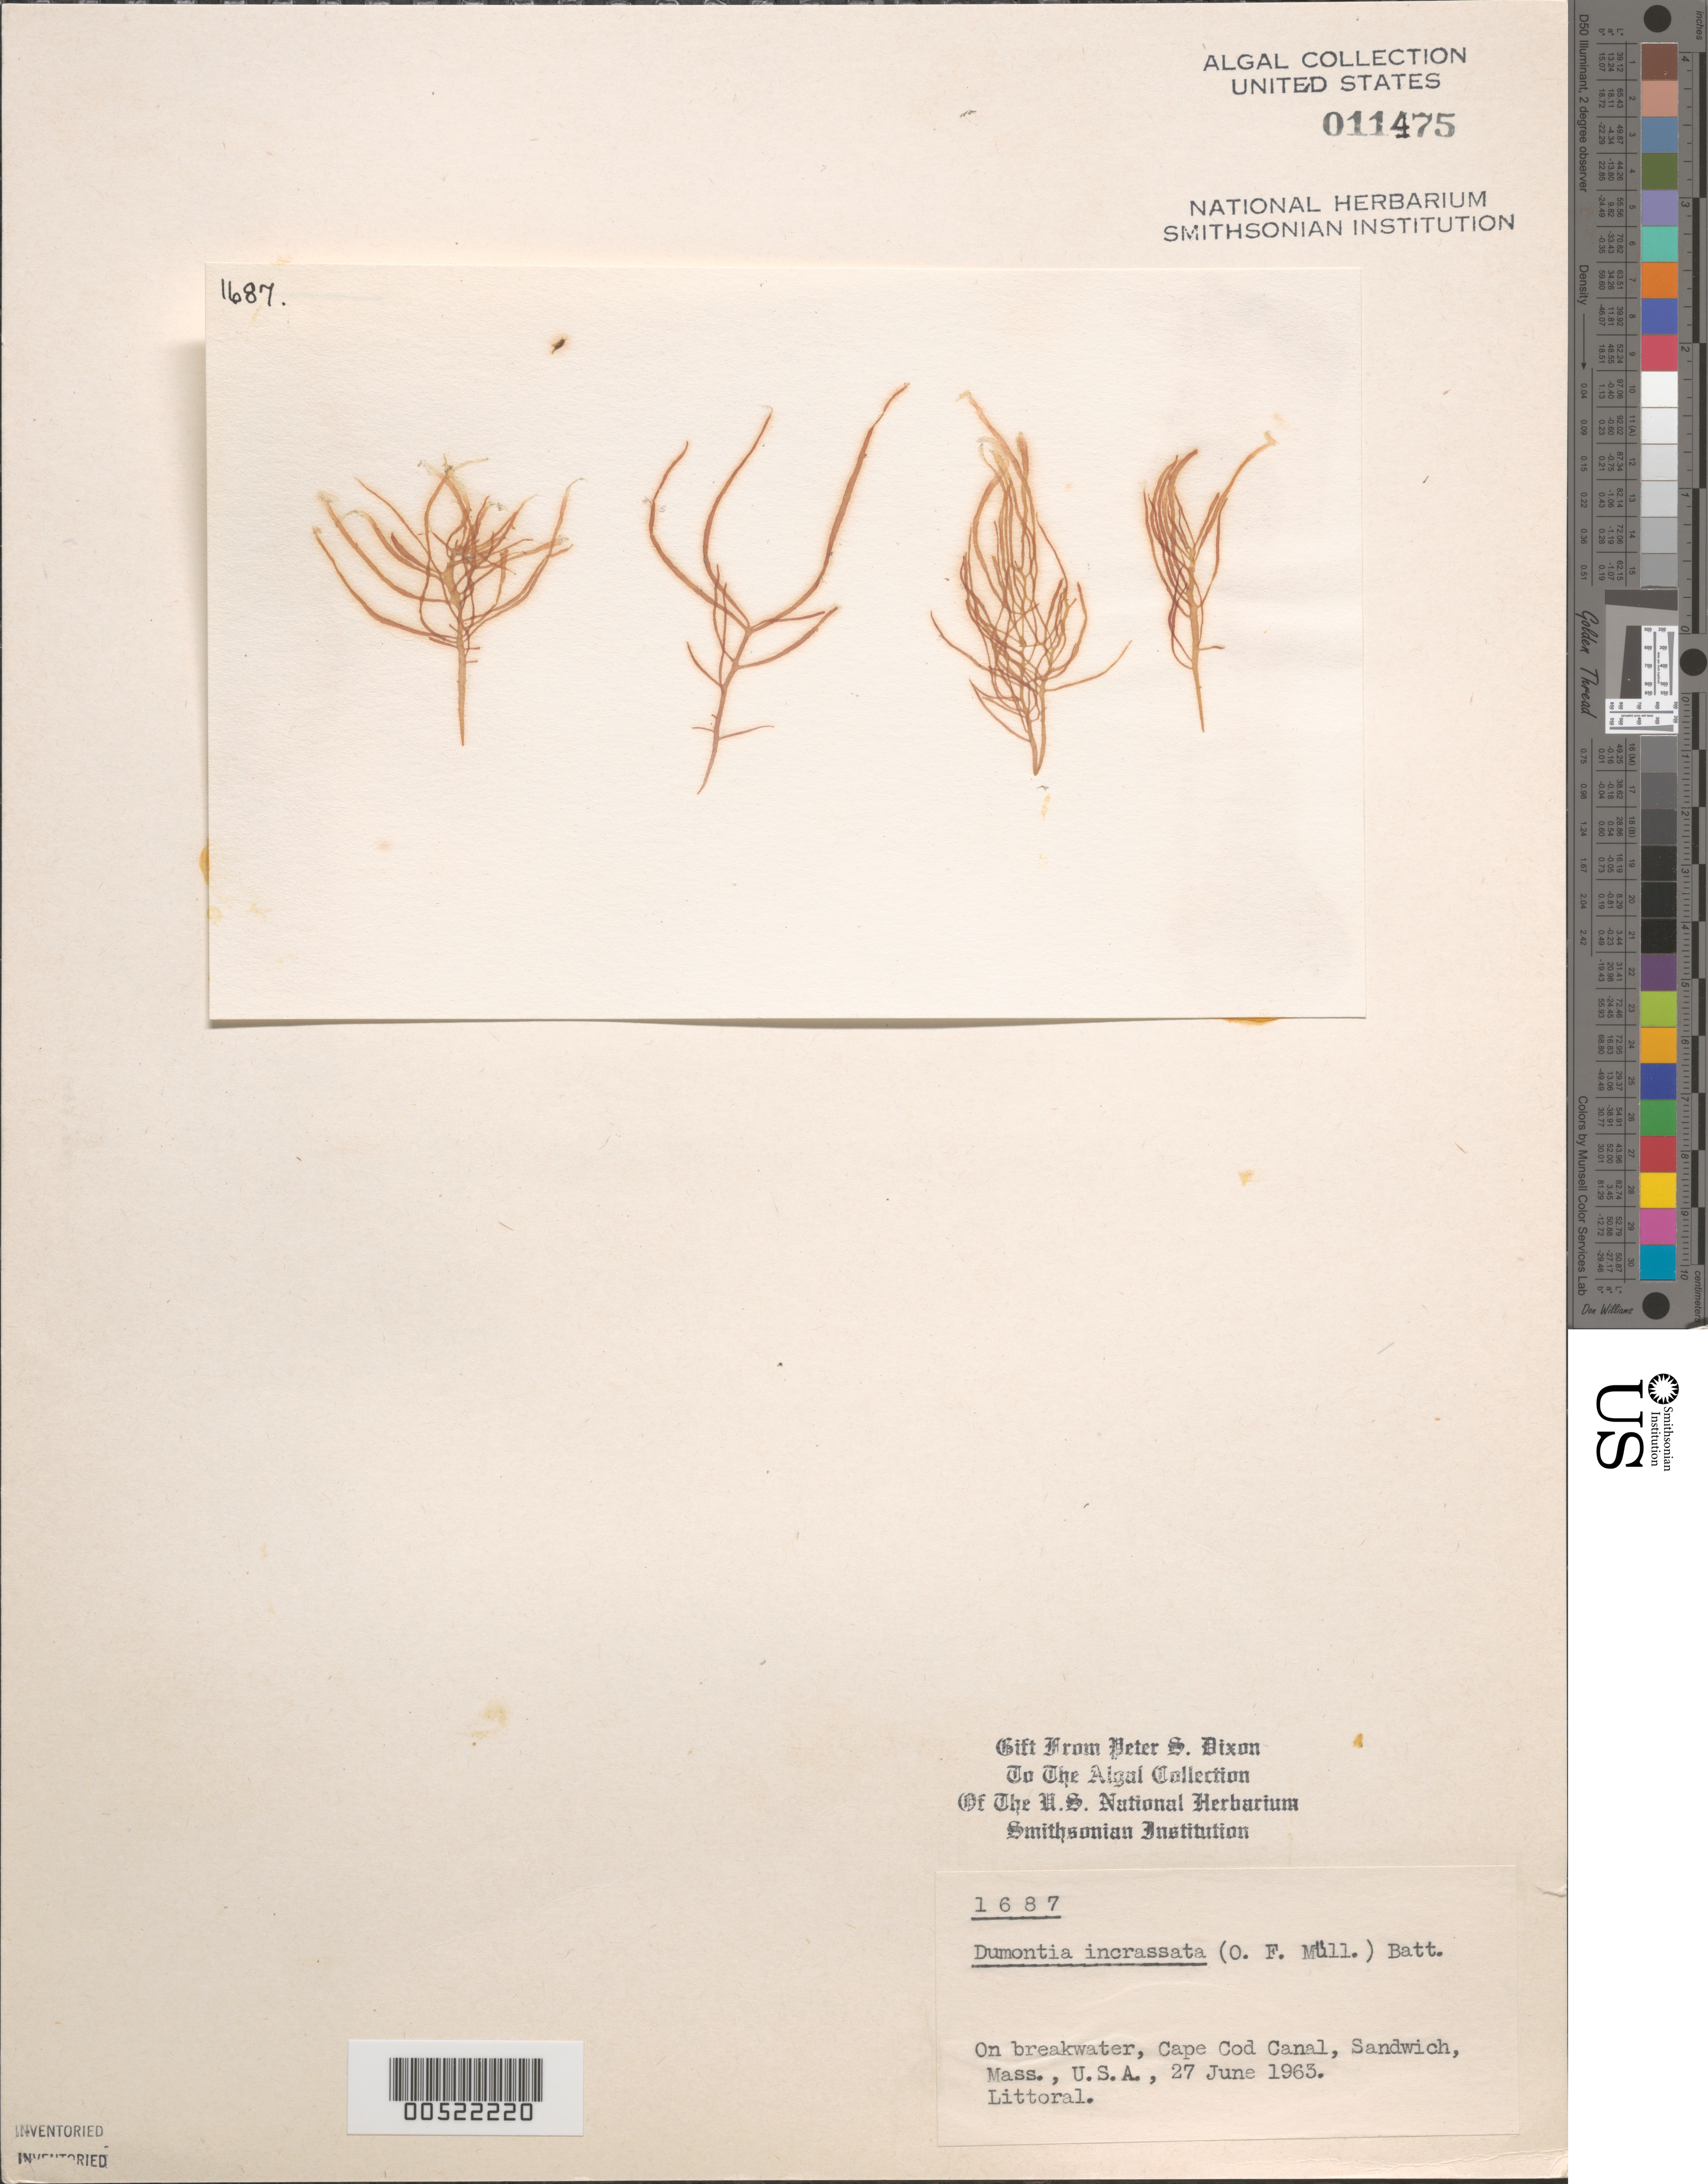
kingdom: Plantae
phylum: Rhodophyta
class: Florideophyceae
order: Gigartinales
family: Dumontiaceae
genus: Dumontia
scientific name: Dumontia contorta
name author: (S.G. Gmel.) Rupr.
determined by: Algae name updating Project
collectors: P. S. Dixon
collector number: PSD 1687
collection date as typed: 27 Jun 1963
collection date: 1963-06-27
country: United States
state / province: Massachusetts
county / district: Barnstable County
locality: Cape Cod Canal, Sandwich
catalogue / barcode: US 11475